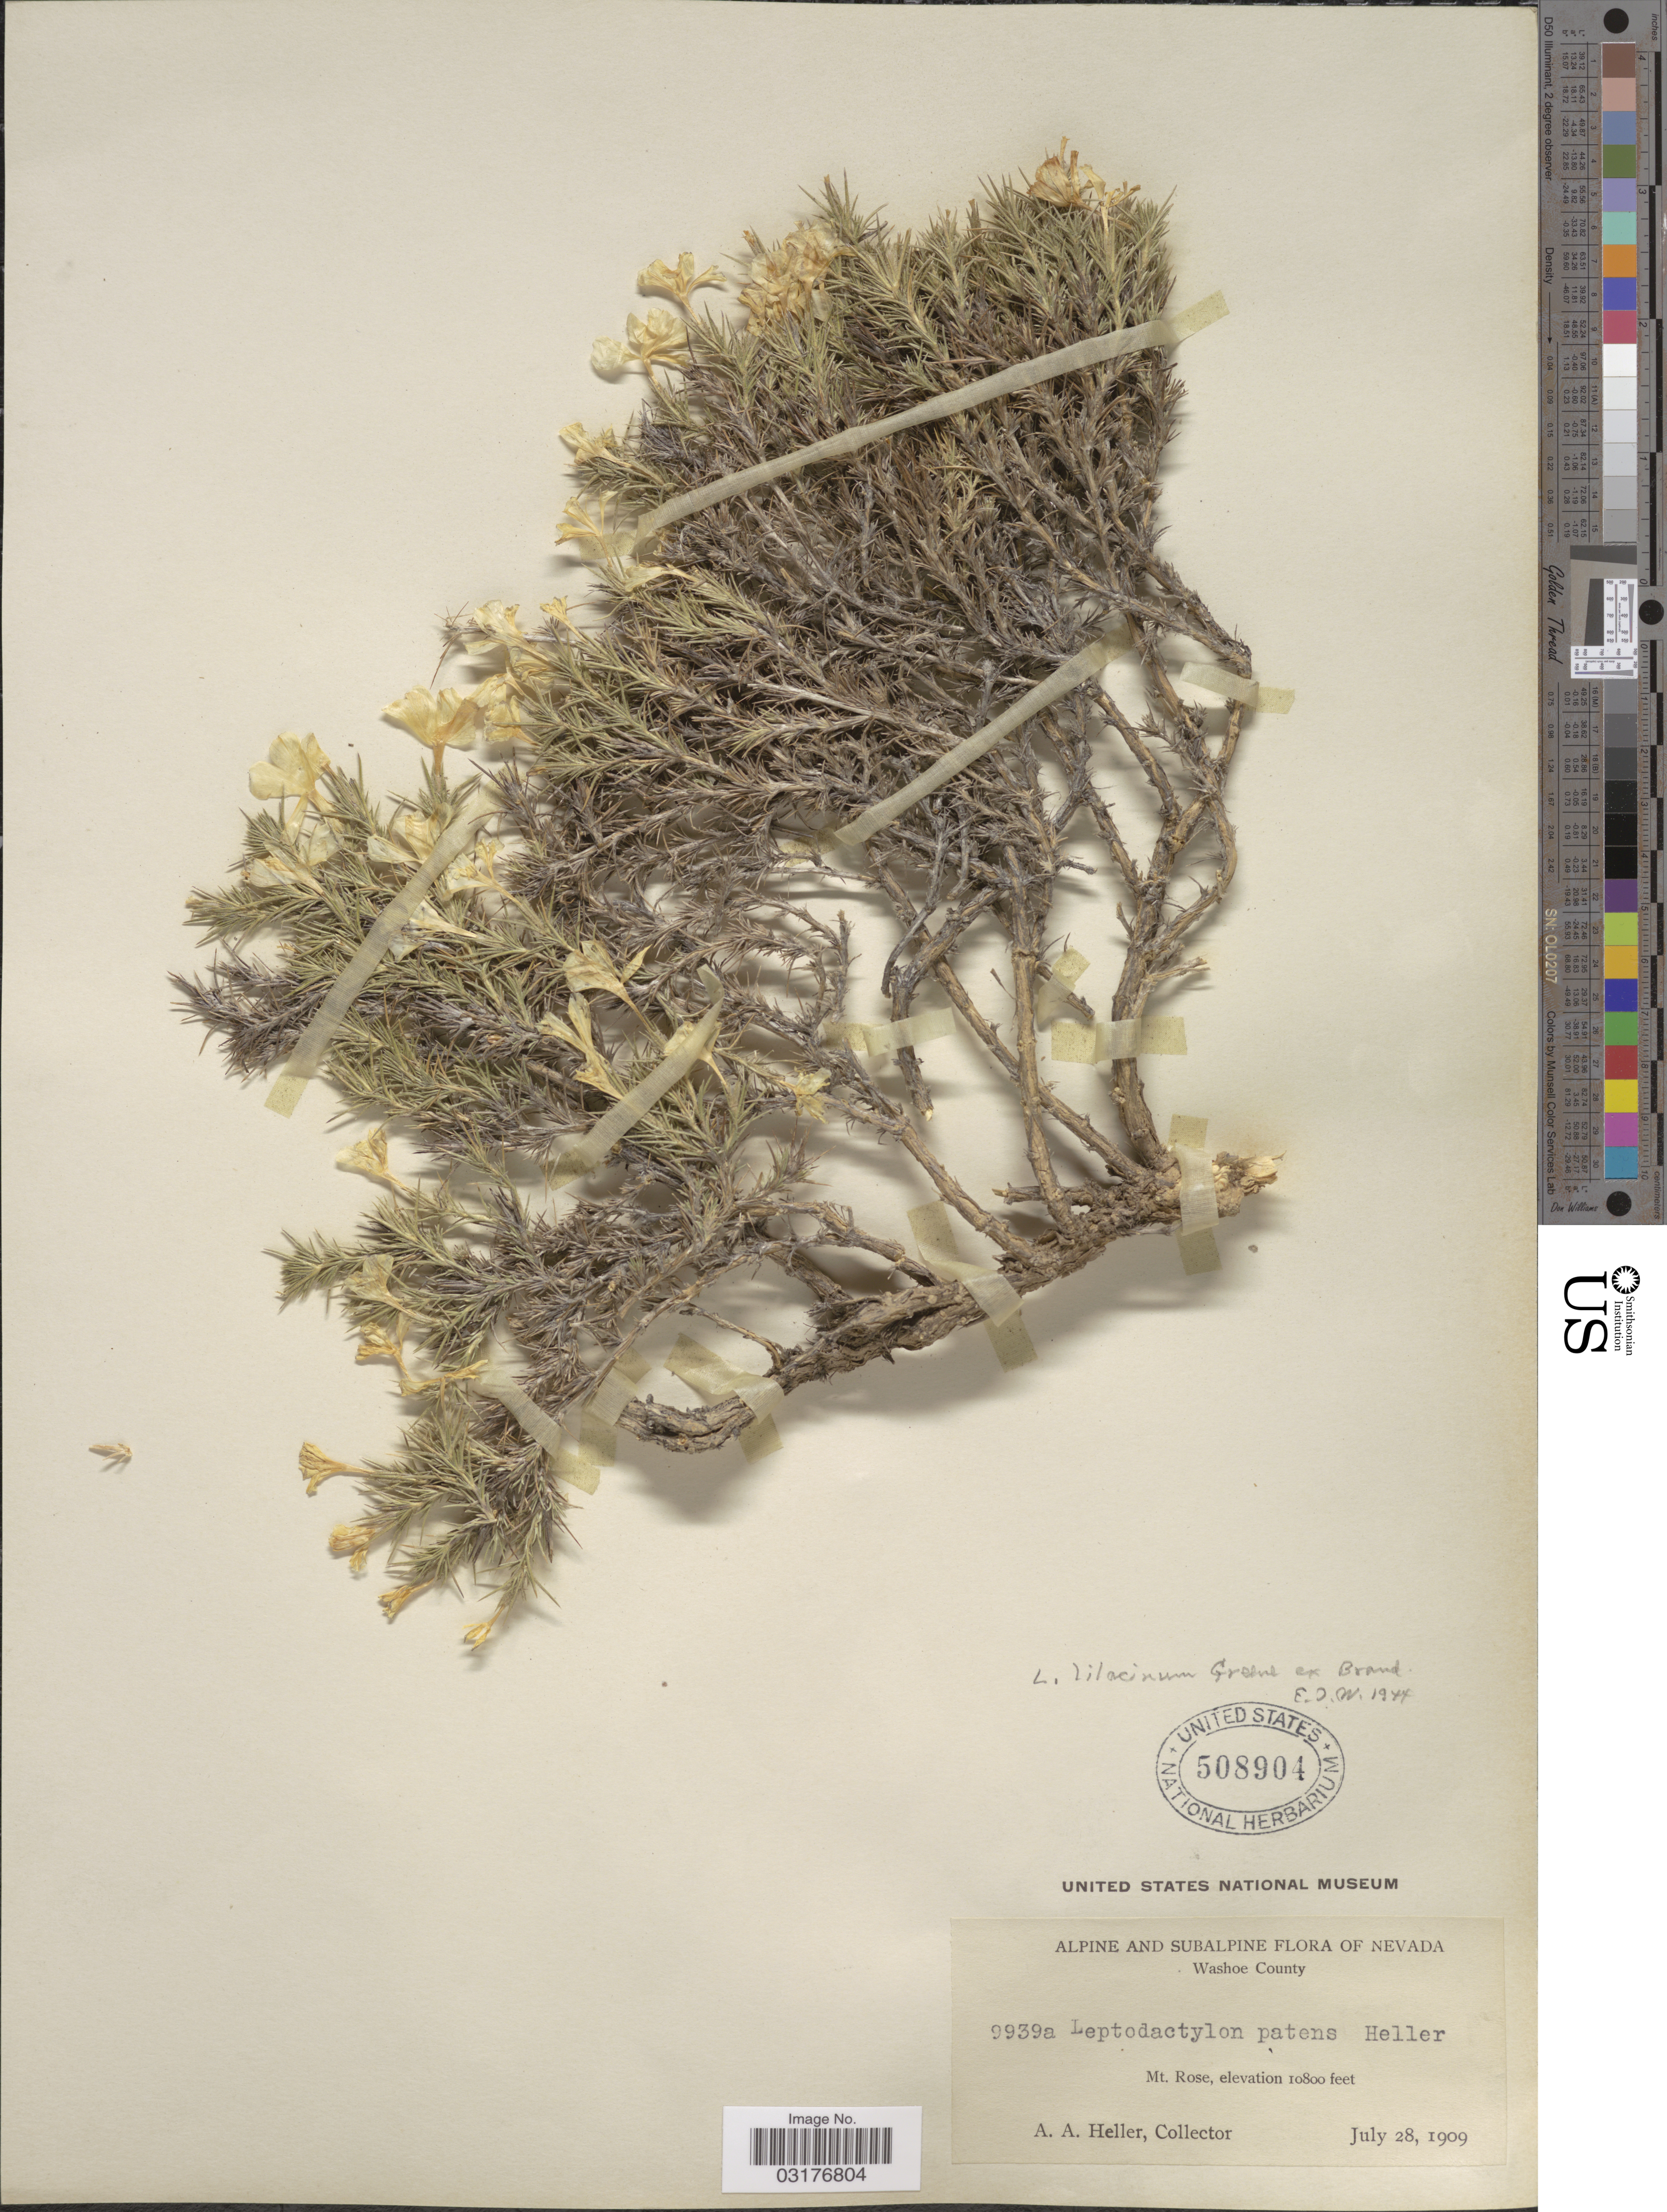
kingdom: Plantae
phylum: Tracheophyta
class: Magnoliopsida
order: Ericales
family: Polemoniaceae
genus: Linanthus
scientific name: Linanthus pungens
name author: (Torr.) J.M. Porter & L.A. Johnson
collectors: A. A. Heller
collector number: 9939a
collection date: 1909-07-28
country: United States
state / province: Nevada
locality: Alpine and Subalpine. Washoe County. Mt. Rose.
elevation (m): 3292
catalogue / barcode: US 508904